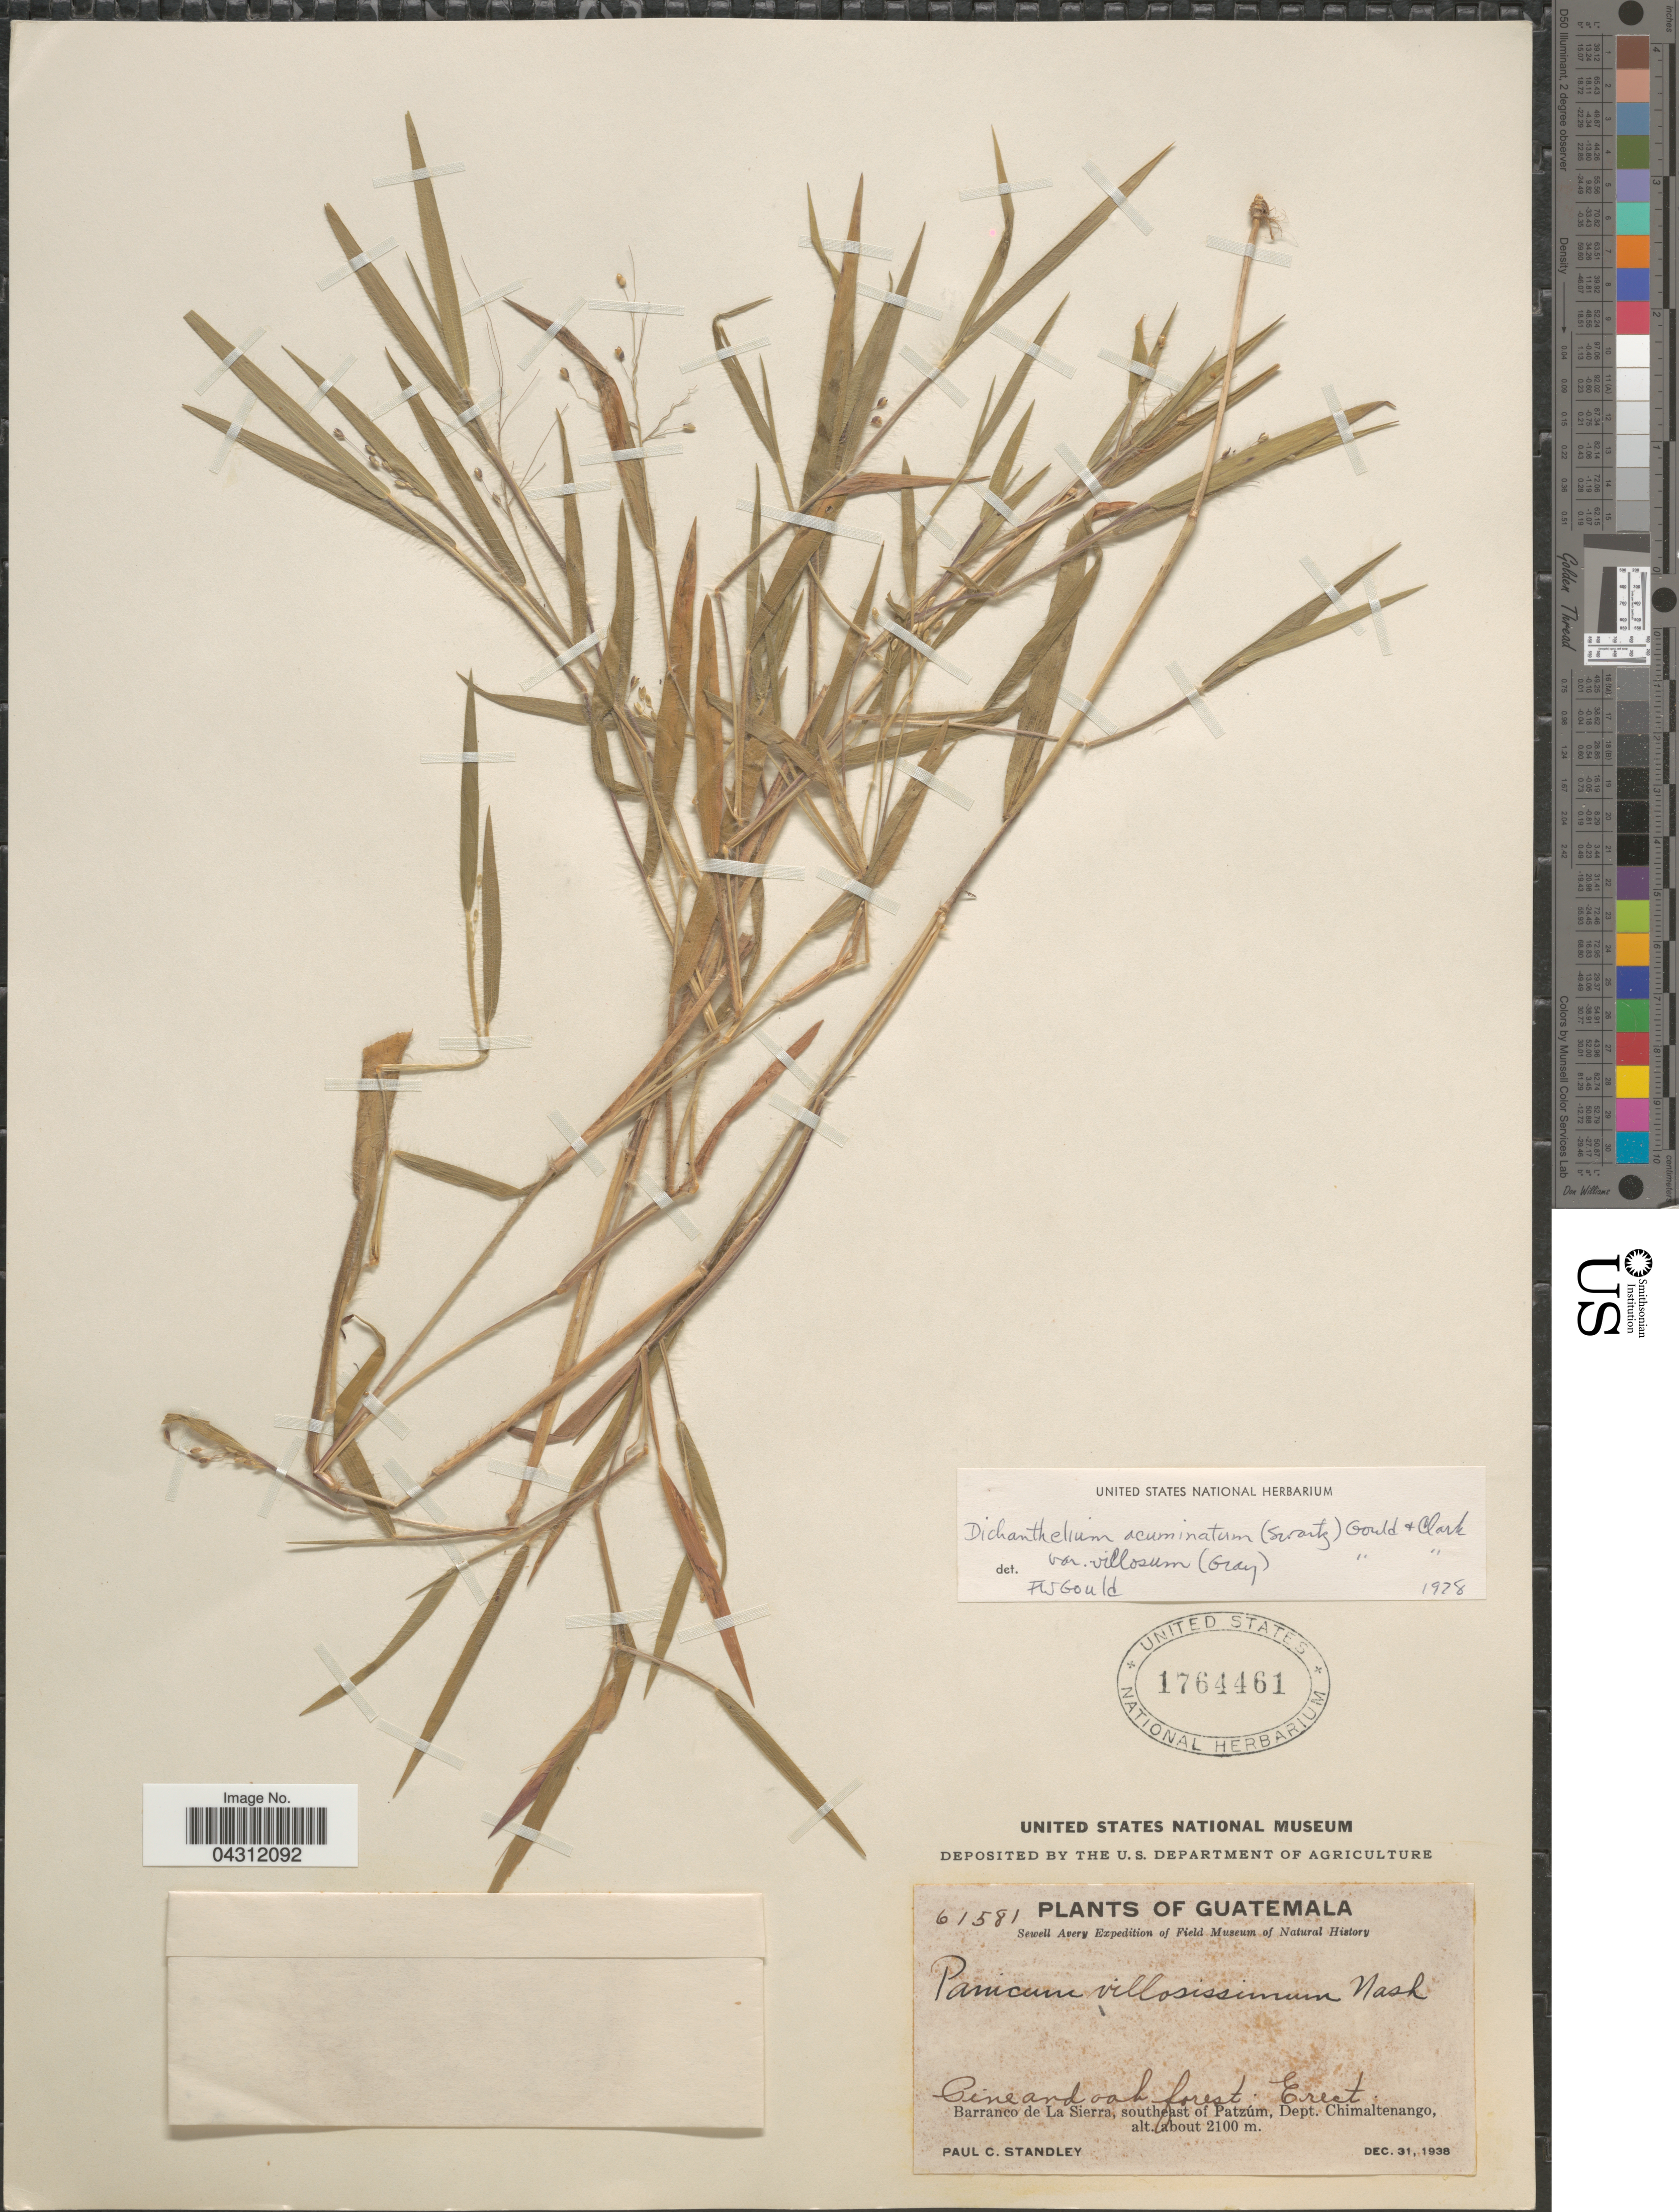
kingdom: Plantae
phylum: Tracheophyta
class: Liliopsida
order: Poales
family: Poaceae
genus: Dichanthelium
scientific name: Dichanthelium acuminatum var. acuminatum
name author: (Sw.) Gould & C.A. Clark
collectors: P. C. Standley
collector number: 61581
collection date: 1938-12-31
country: Guatemala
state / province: Chimaltenango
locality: Sewell Avery Expedition of Field Museum of Natural History. Barranco de La Sierra, southeast of Patzúm, Dept. Chimaltenango.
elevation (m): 2100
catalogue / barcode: US 1764461